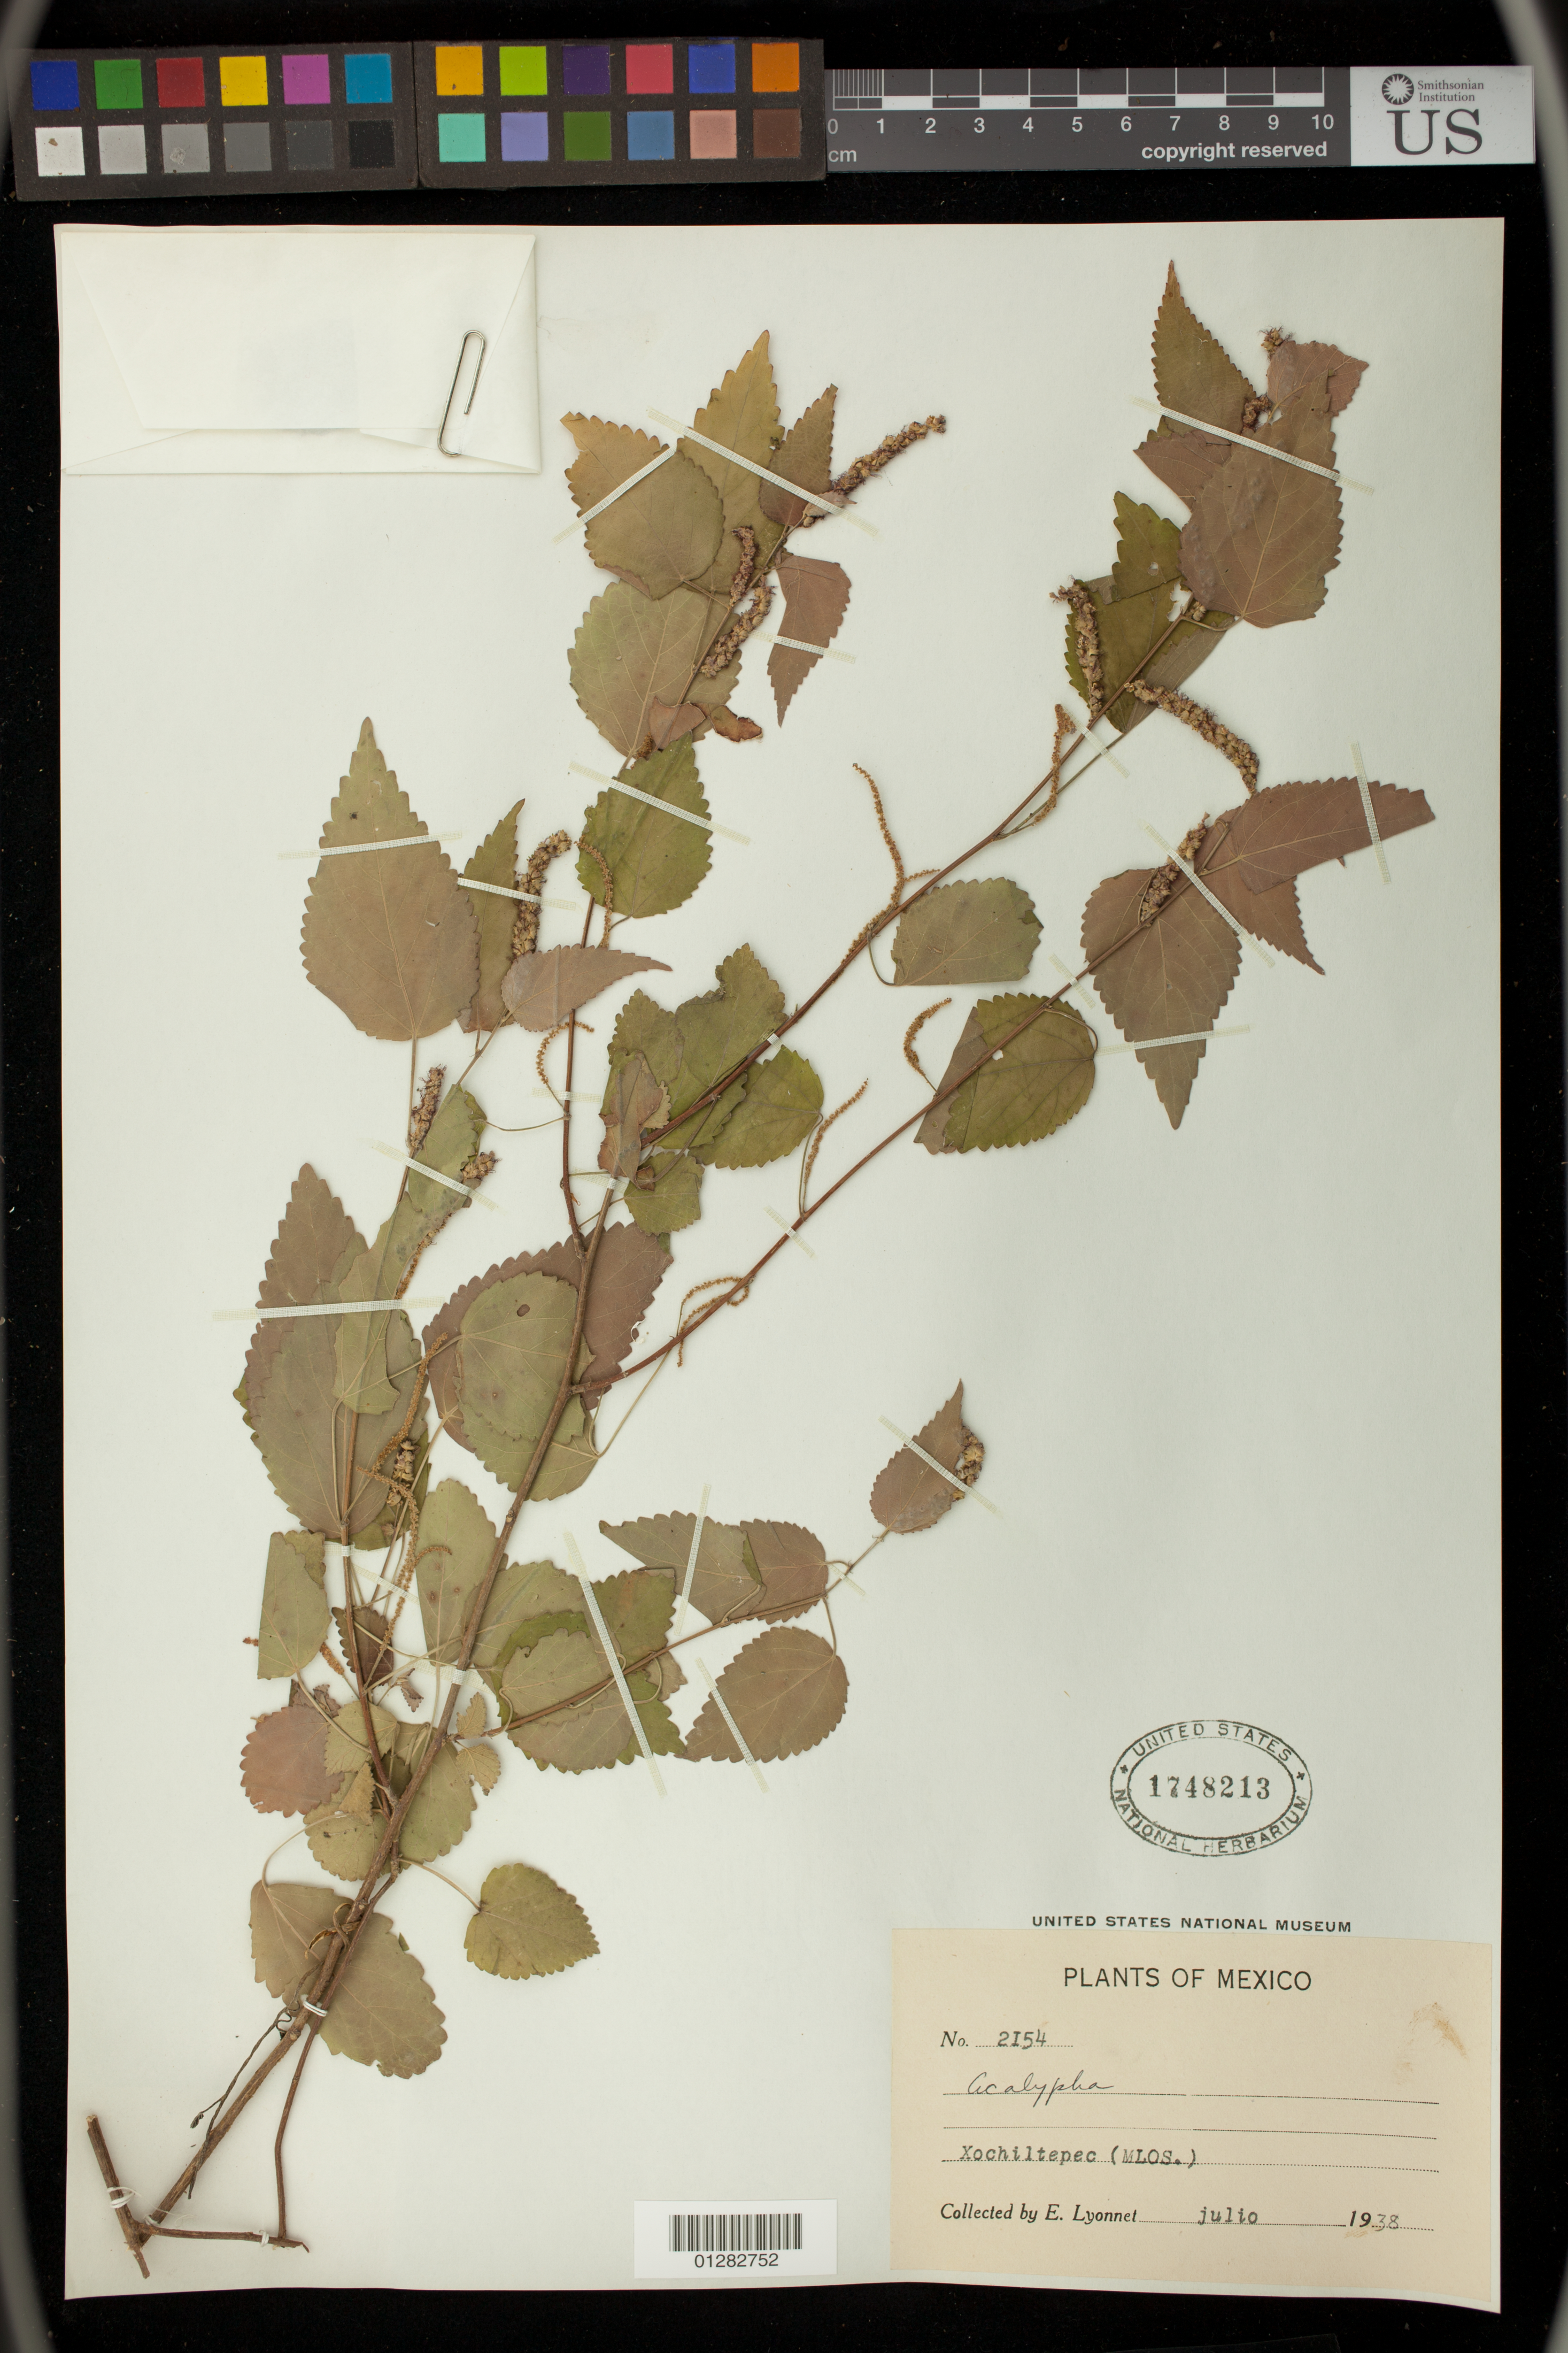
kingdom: Plantae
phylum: Tracheophyta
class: Magnoliopsida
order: Malpighiales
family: Euphorbiaceae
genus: Acalypha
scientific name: Acalypha sp.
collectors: E. Lyonnet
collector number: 2154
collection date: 1938-07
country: Mexico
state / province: Puebla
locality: Xochiltepec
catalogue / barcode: US 1748213